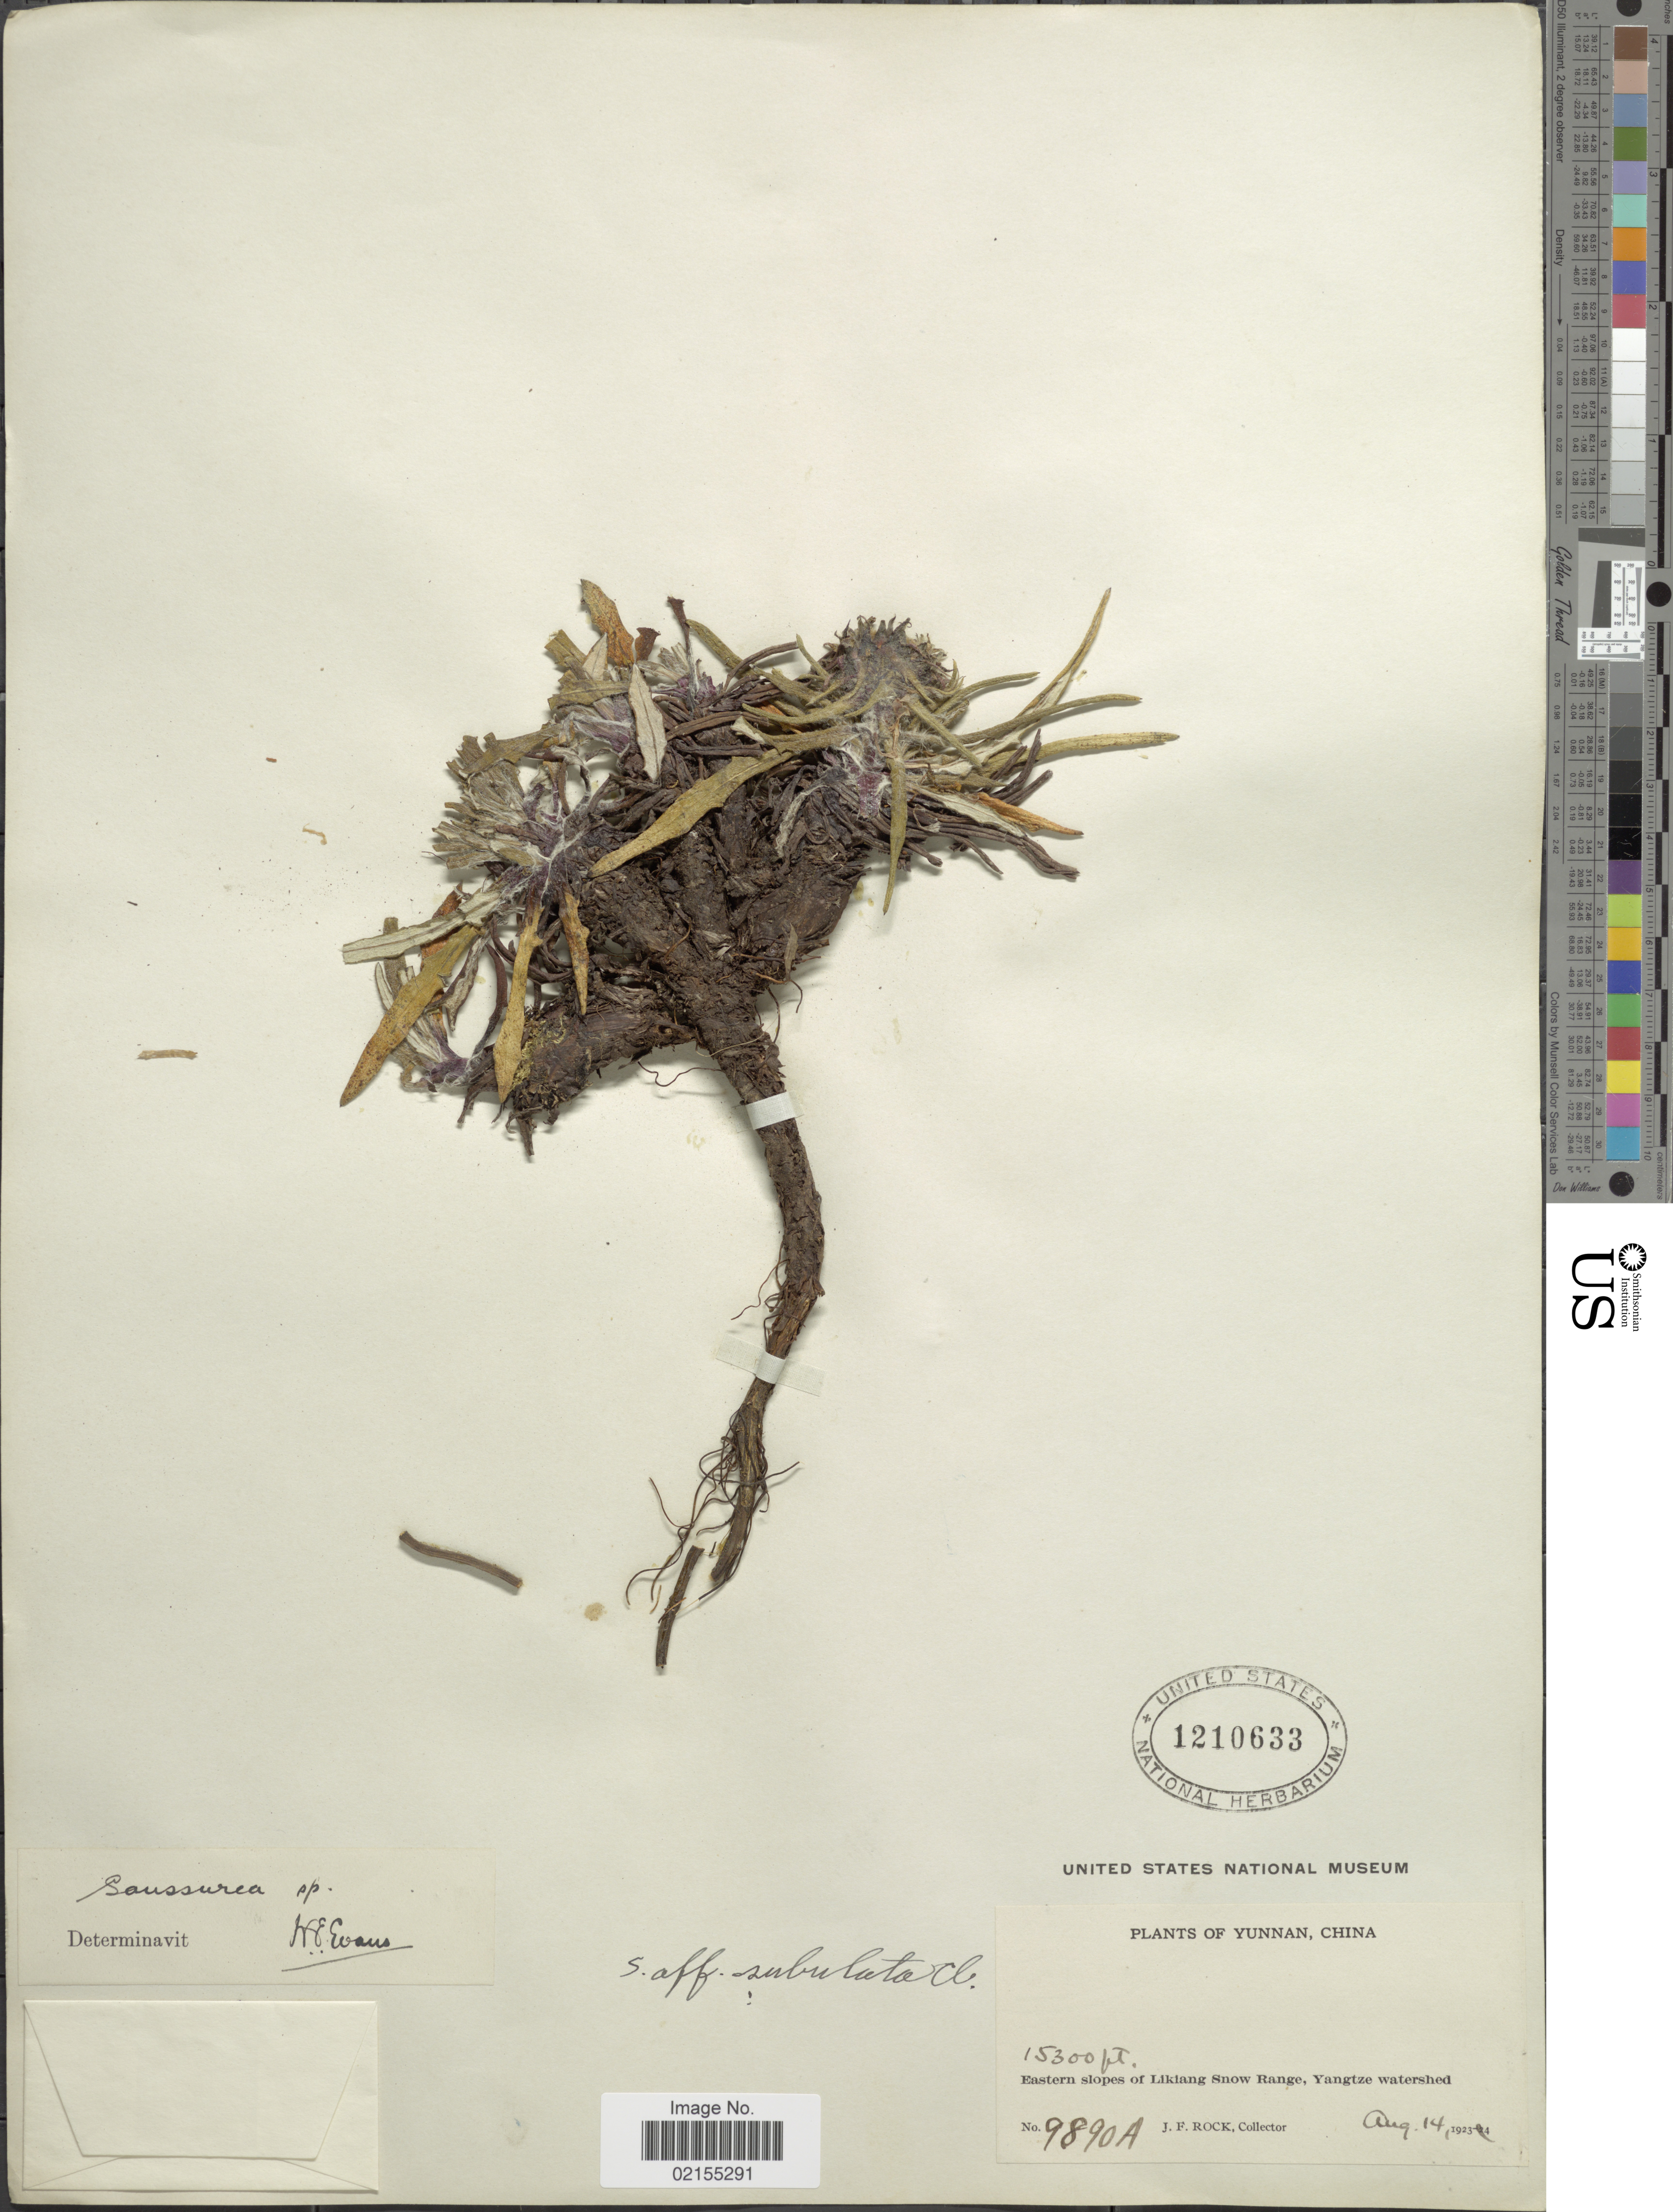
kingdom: Plantae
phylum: Tracheophyta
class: Magnoliopsida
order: Asterales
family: Asteraceae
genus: Saussurea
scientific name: Saussurea columnaris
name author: Hand.-Mazz.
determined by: Chen, Yousheng S.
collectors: J. Rock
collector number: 9890A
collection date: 1923-08-14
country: China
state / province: Yunnan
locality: Yunnan, China, Eastern slopes of Likiang Snow Range, Yangtze watershed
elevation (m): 4663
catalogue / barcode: US 1210633